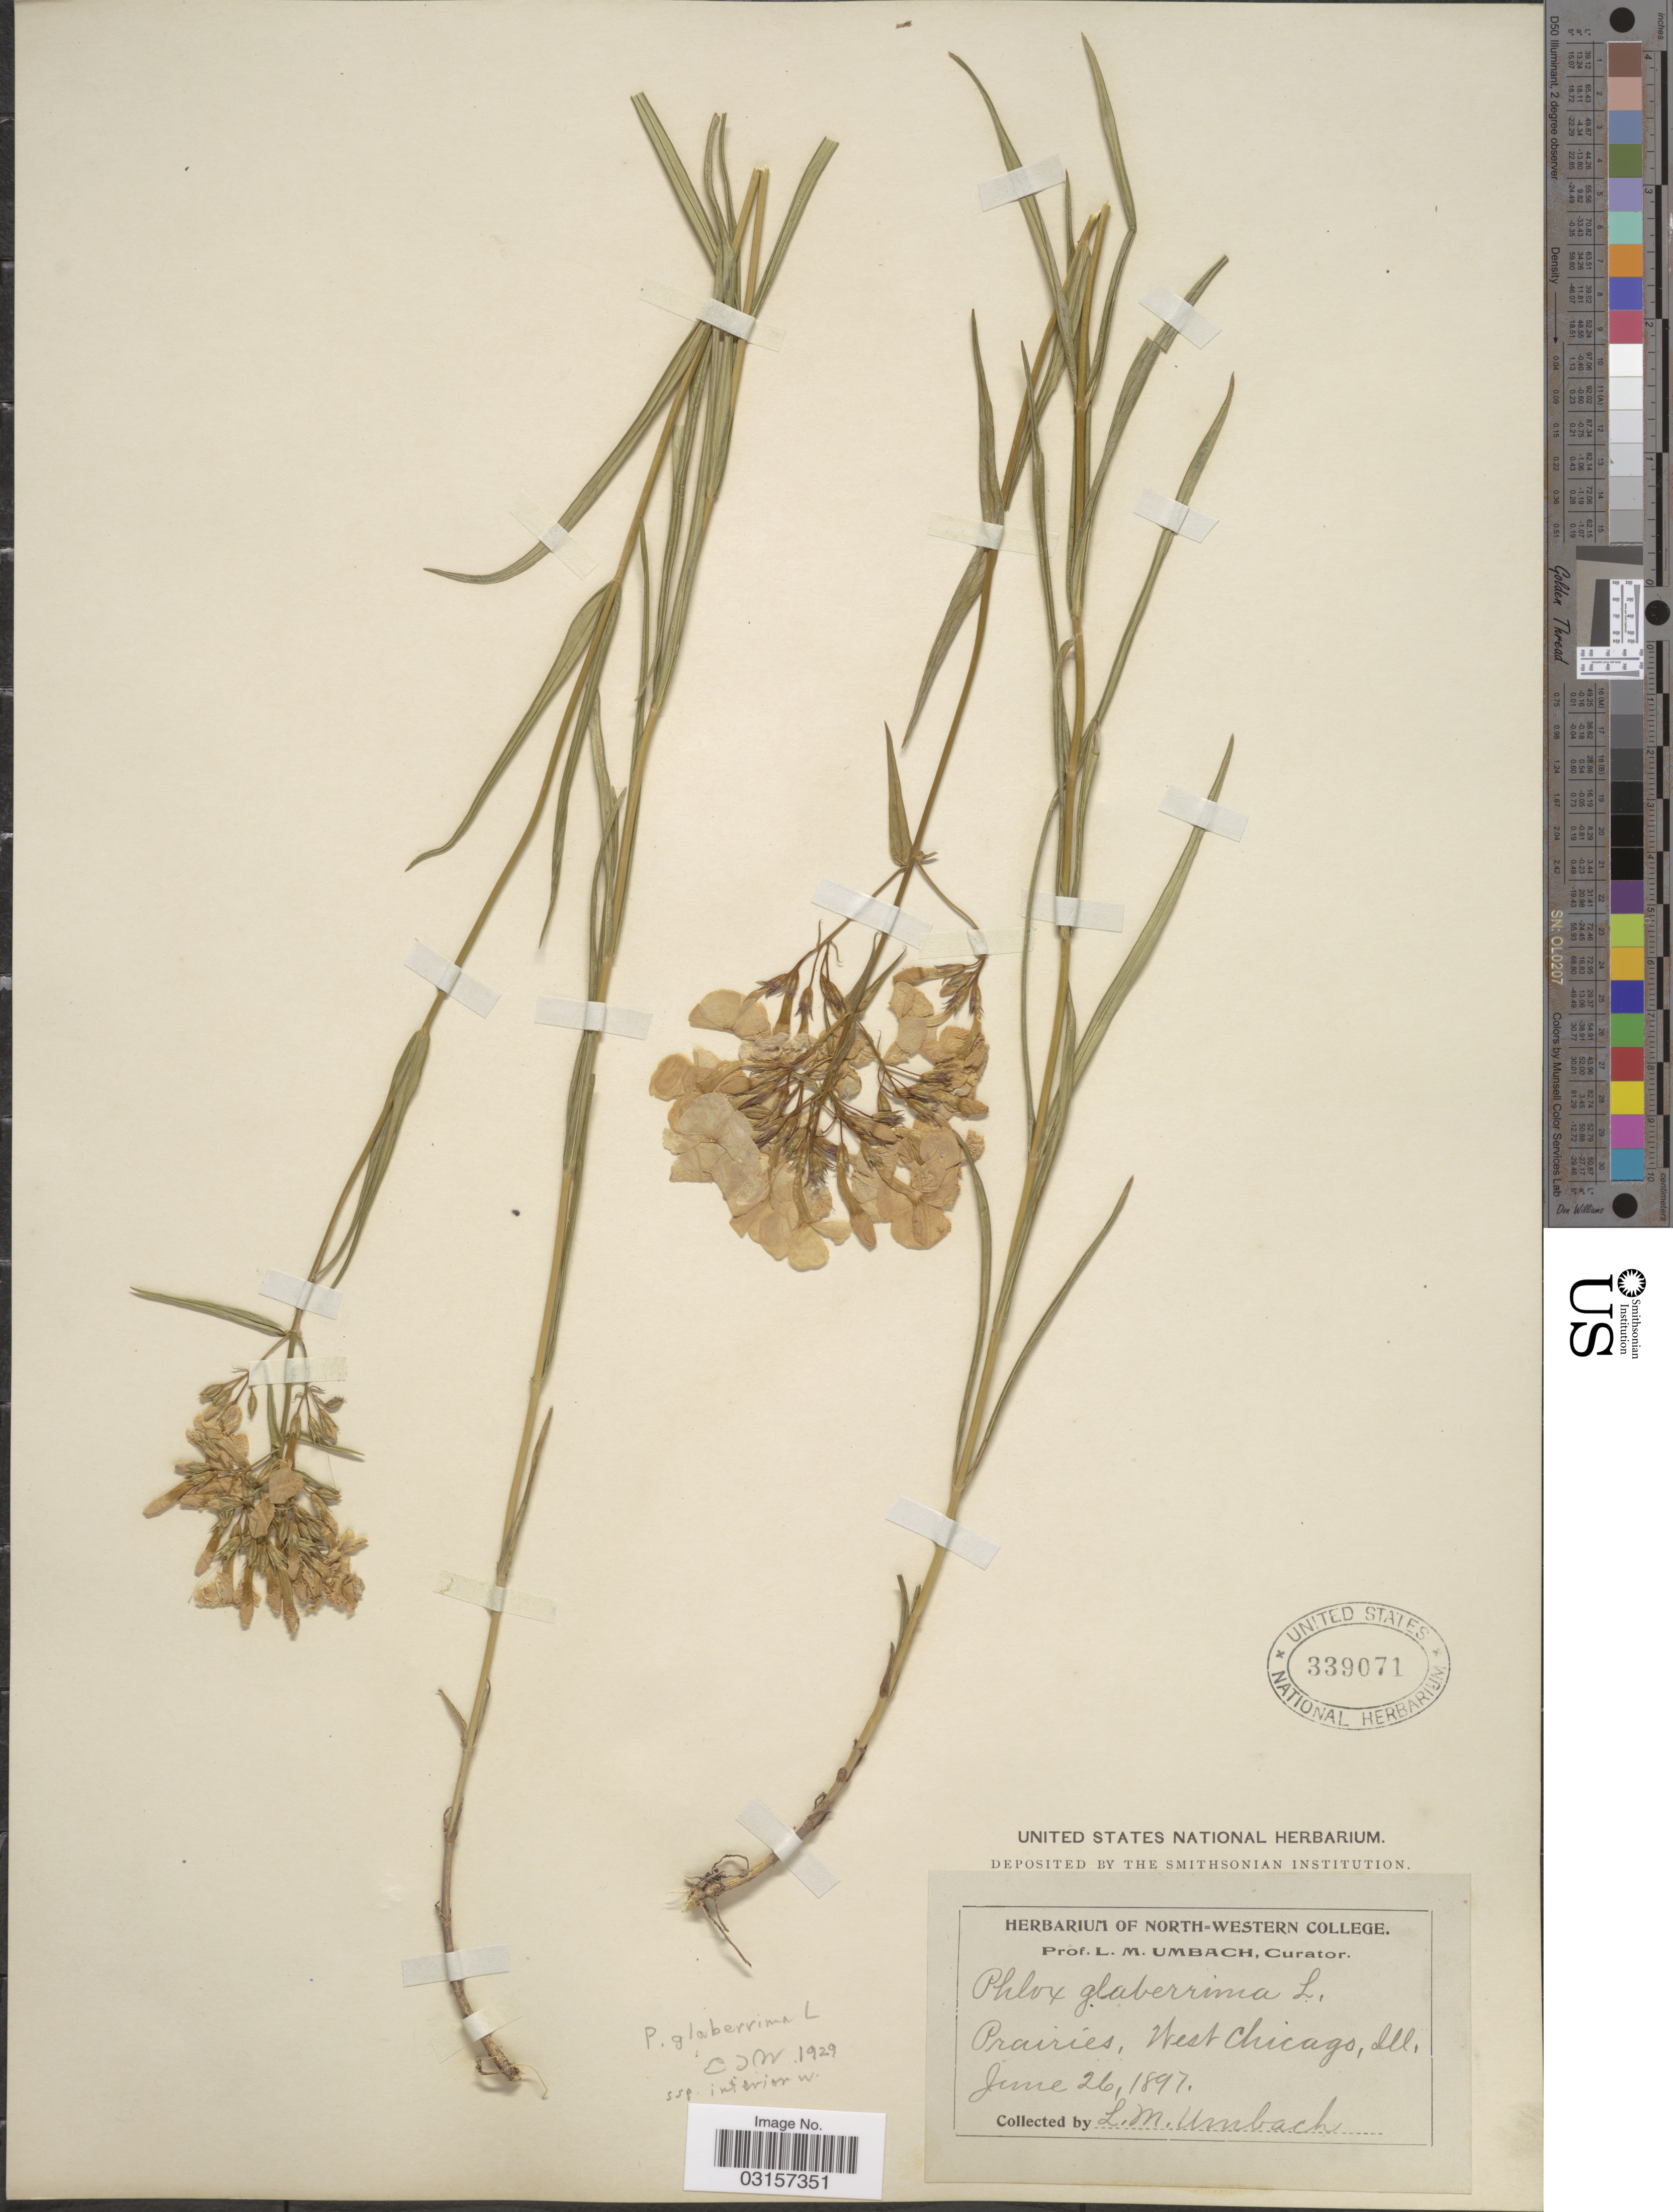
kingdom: Plantae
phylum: Tracheophyta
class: Magnoliopsida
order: Ericales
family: Polemoniaceae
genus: Phlox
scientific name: Phlox glaberrima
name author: L.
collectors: L. M. Umbach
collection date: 1897-06-26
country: United States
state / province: Illinois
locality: Prairies, West Chicago.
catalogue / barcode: US 339071